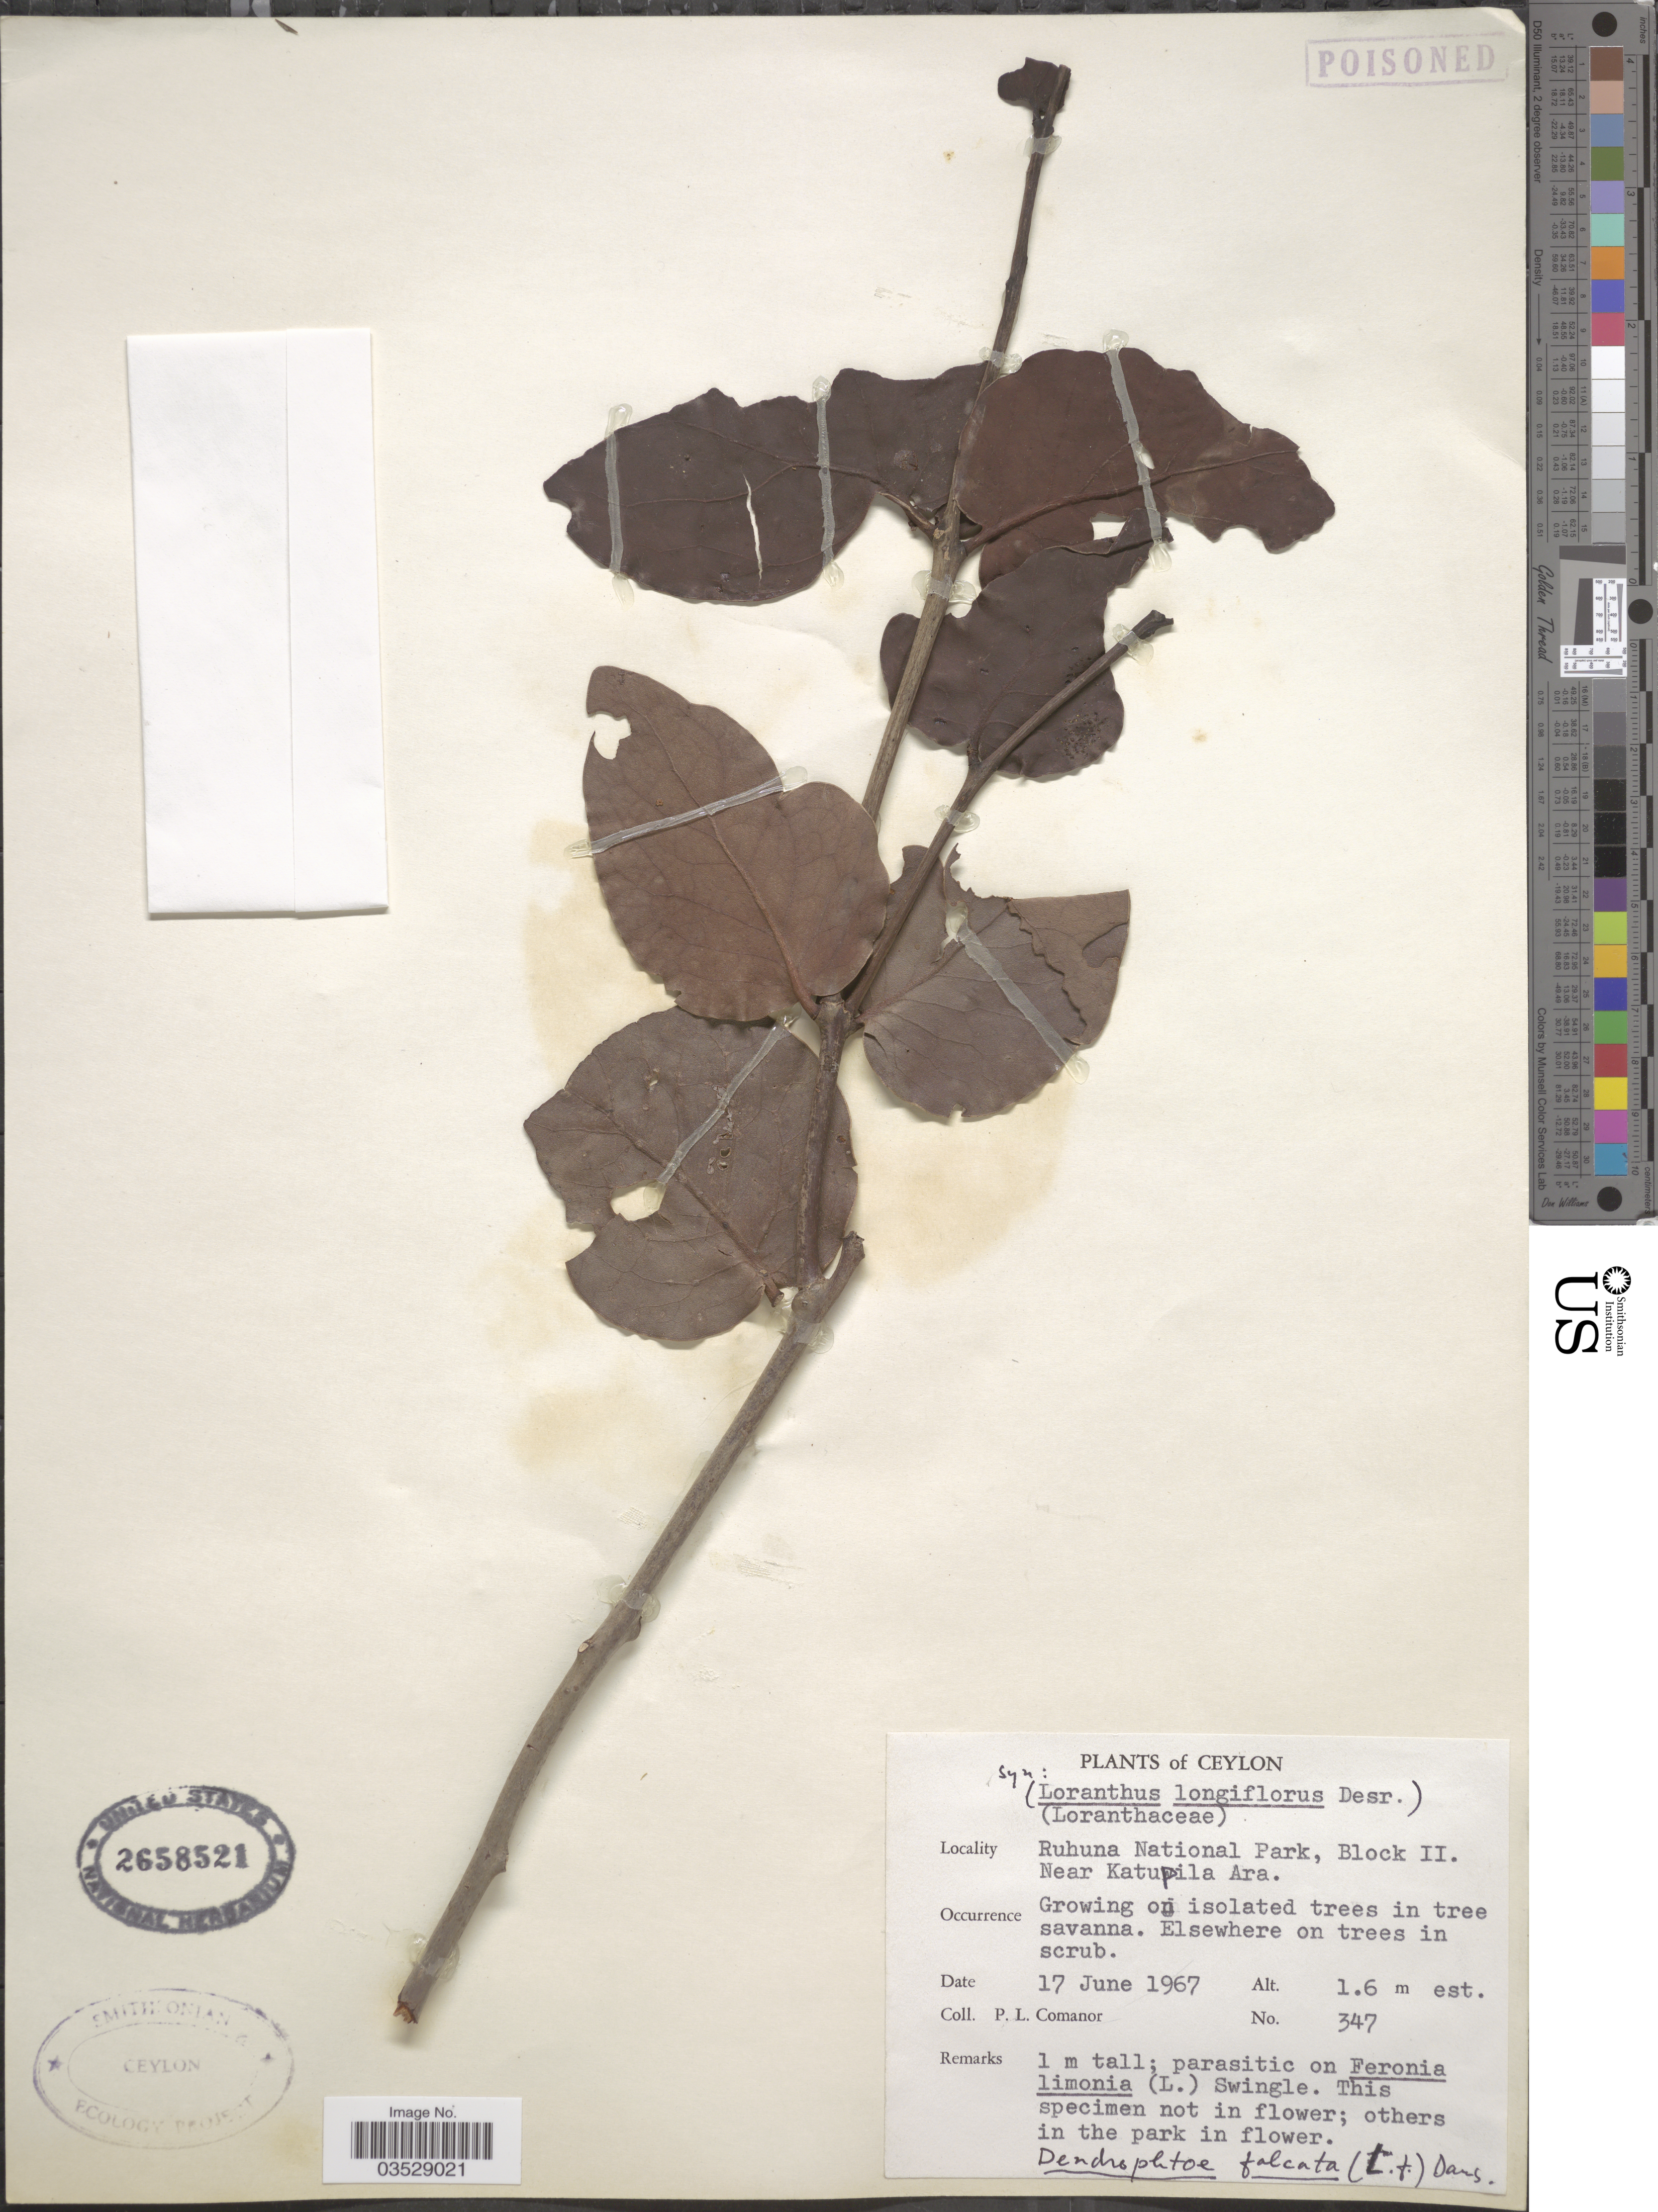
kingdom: Plantae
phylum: Tracheophyta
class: Magnoliopsida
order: Santalales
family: Loranthaceae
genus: Dendrophthoe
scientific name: Dendrophthoe falcata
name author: (L. f.) Ettingsh.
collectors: P. Comanor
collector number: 347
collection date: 1967-06-17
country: Sri Lanka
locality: Ceylon. Ruhuna National Park, Block II. Near Katupila Ara.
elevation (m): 1.6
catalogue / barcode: US 2658521